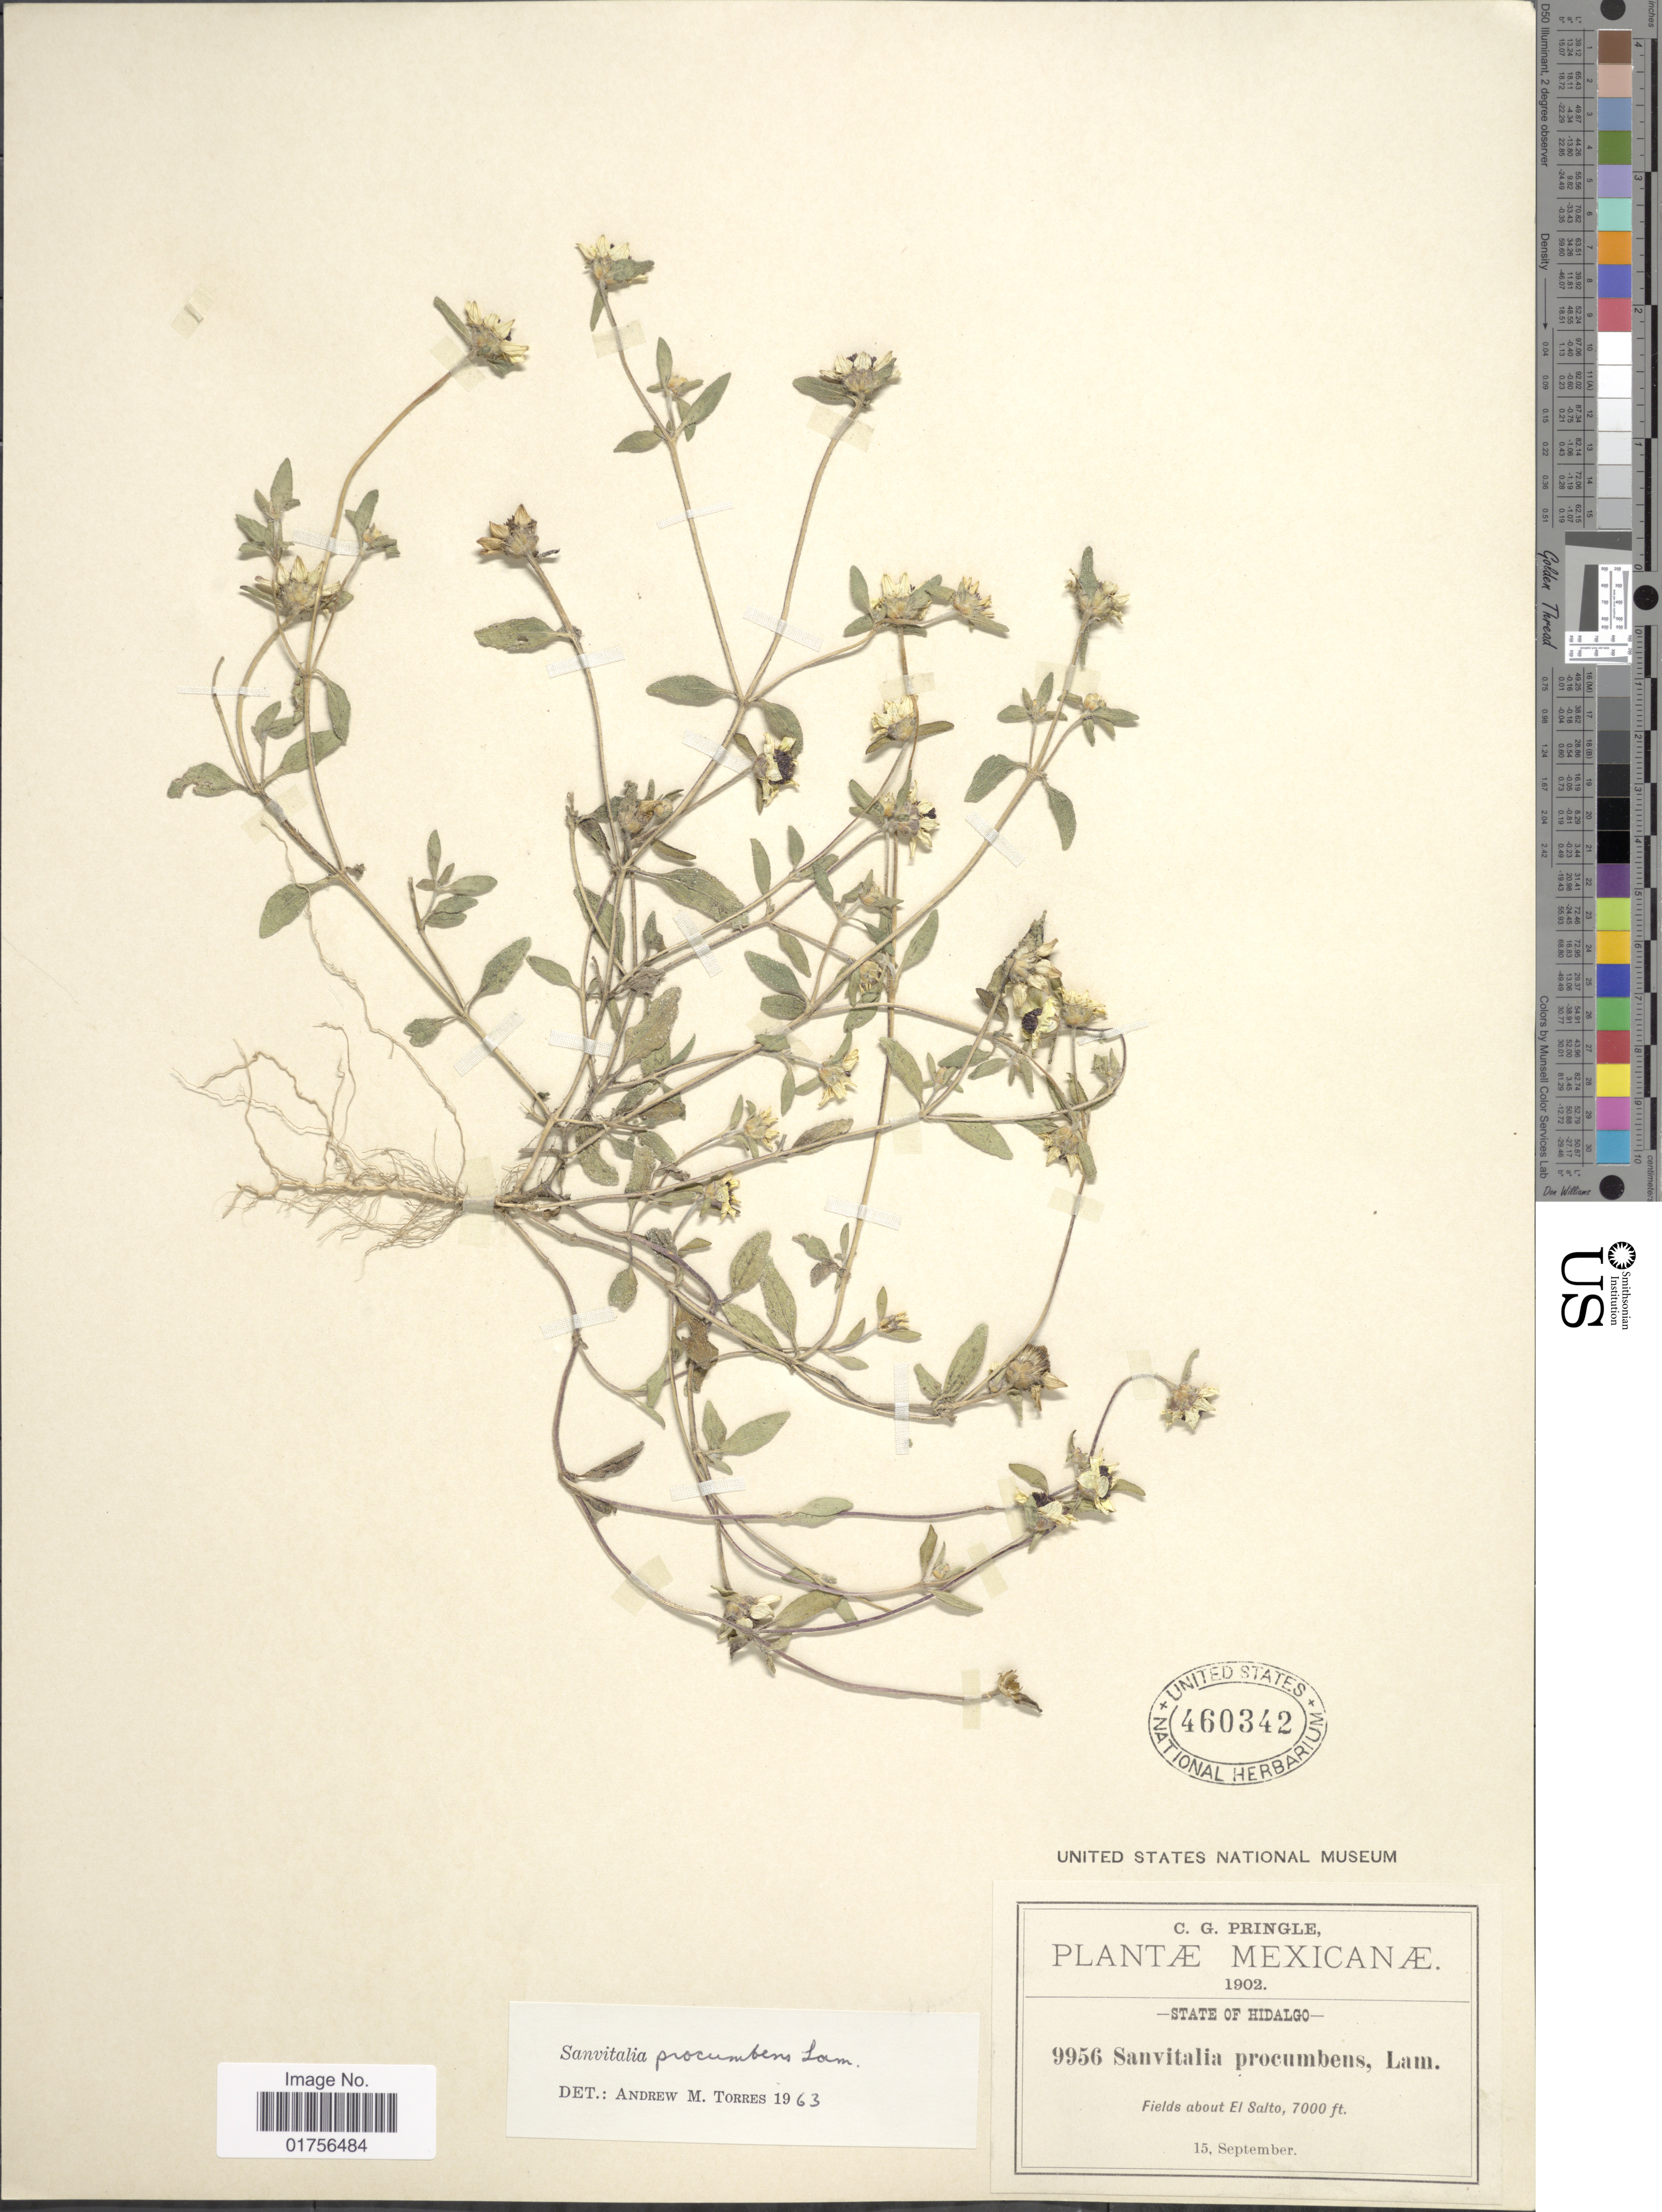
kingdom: Plantae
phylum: Tracheophyta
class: Magnoliopsida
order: Asterales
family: Asteraceae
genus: Sanvitalia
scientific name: Sanvitalia procumbens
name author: Lam.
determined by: Skibicki, Samuel V.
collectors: C. G. Pringle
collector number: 9956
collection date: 1902-09-15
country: Mexico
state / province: Hidalgo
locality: State of Hidalgo, Fields about El Salto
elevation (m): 2134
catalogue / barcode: US 460342